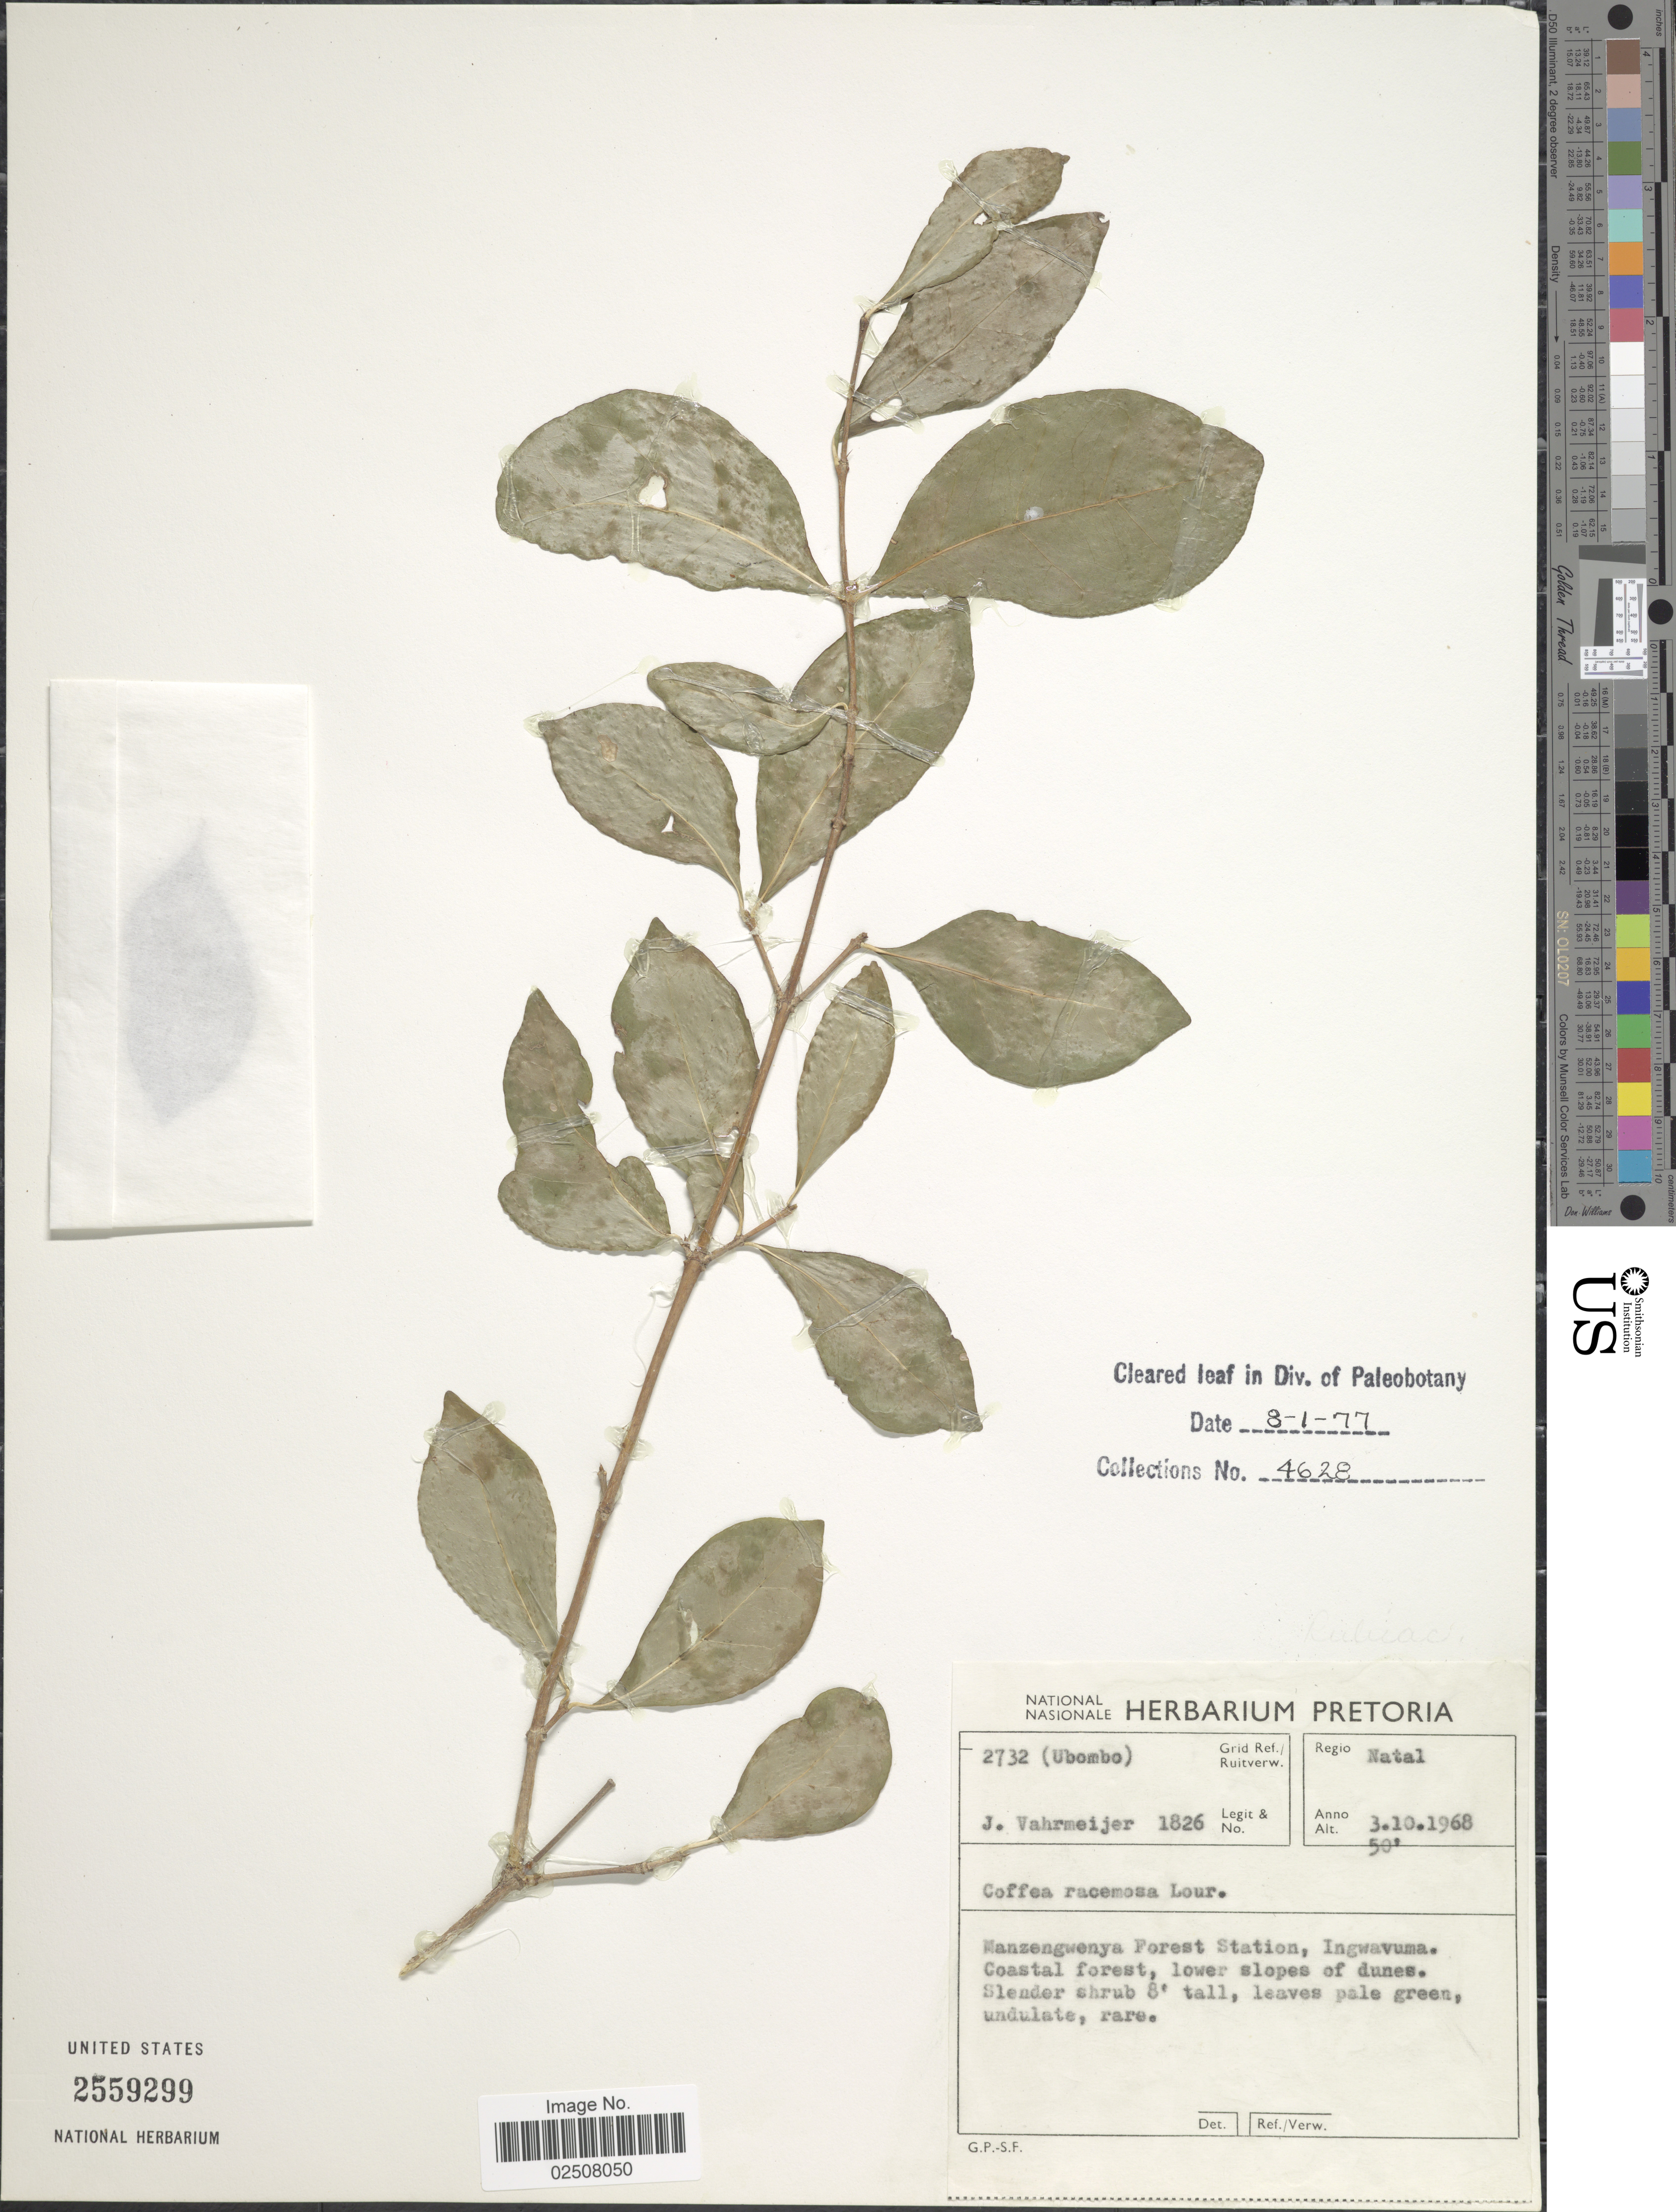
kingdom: Plantae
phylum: Tracheophyta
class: Magnoliopsida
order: Gentianales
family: Rubiaceae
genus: Coffea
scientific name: Coffea racemosa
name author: Lour.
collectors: J. Vahrmeijer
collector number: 1826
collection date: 1968-10-03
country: South Africa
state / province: KwaZulu-Natal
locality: Regio Natal, Manzengwenya Forest Station, Ingwavuma. Coastal forest, lower slopes of dunes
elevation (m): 15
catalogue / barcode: US 2559299